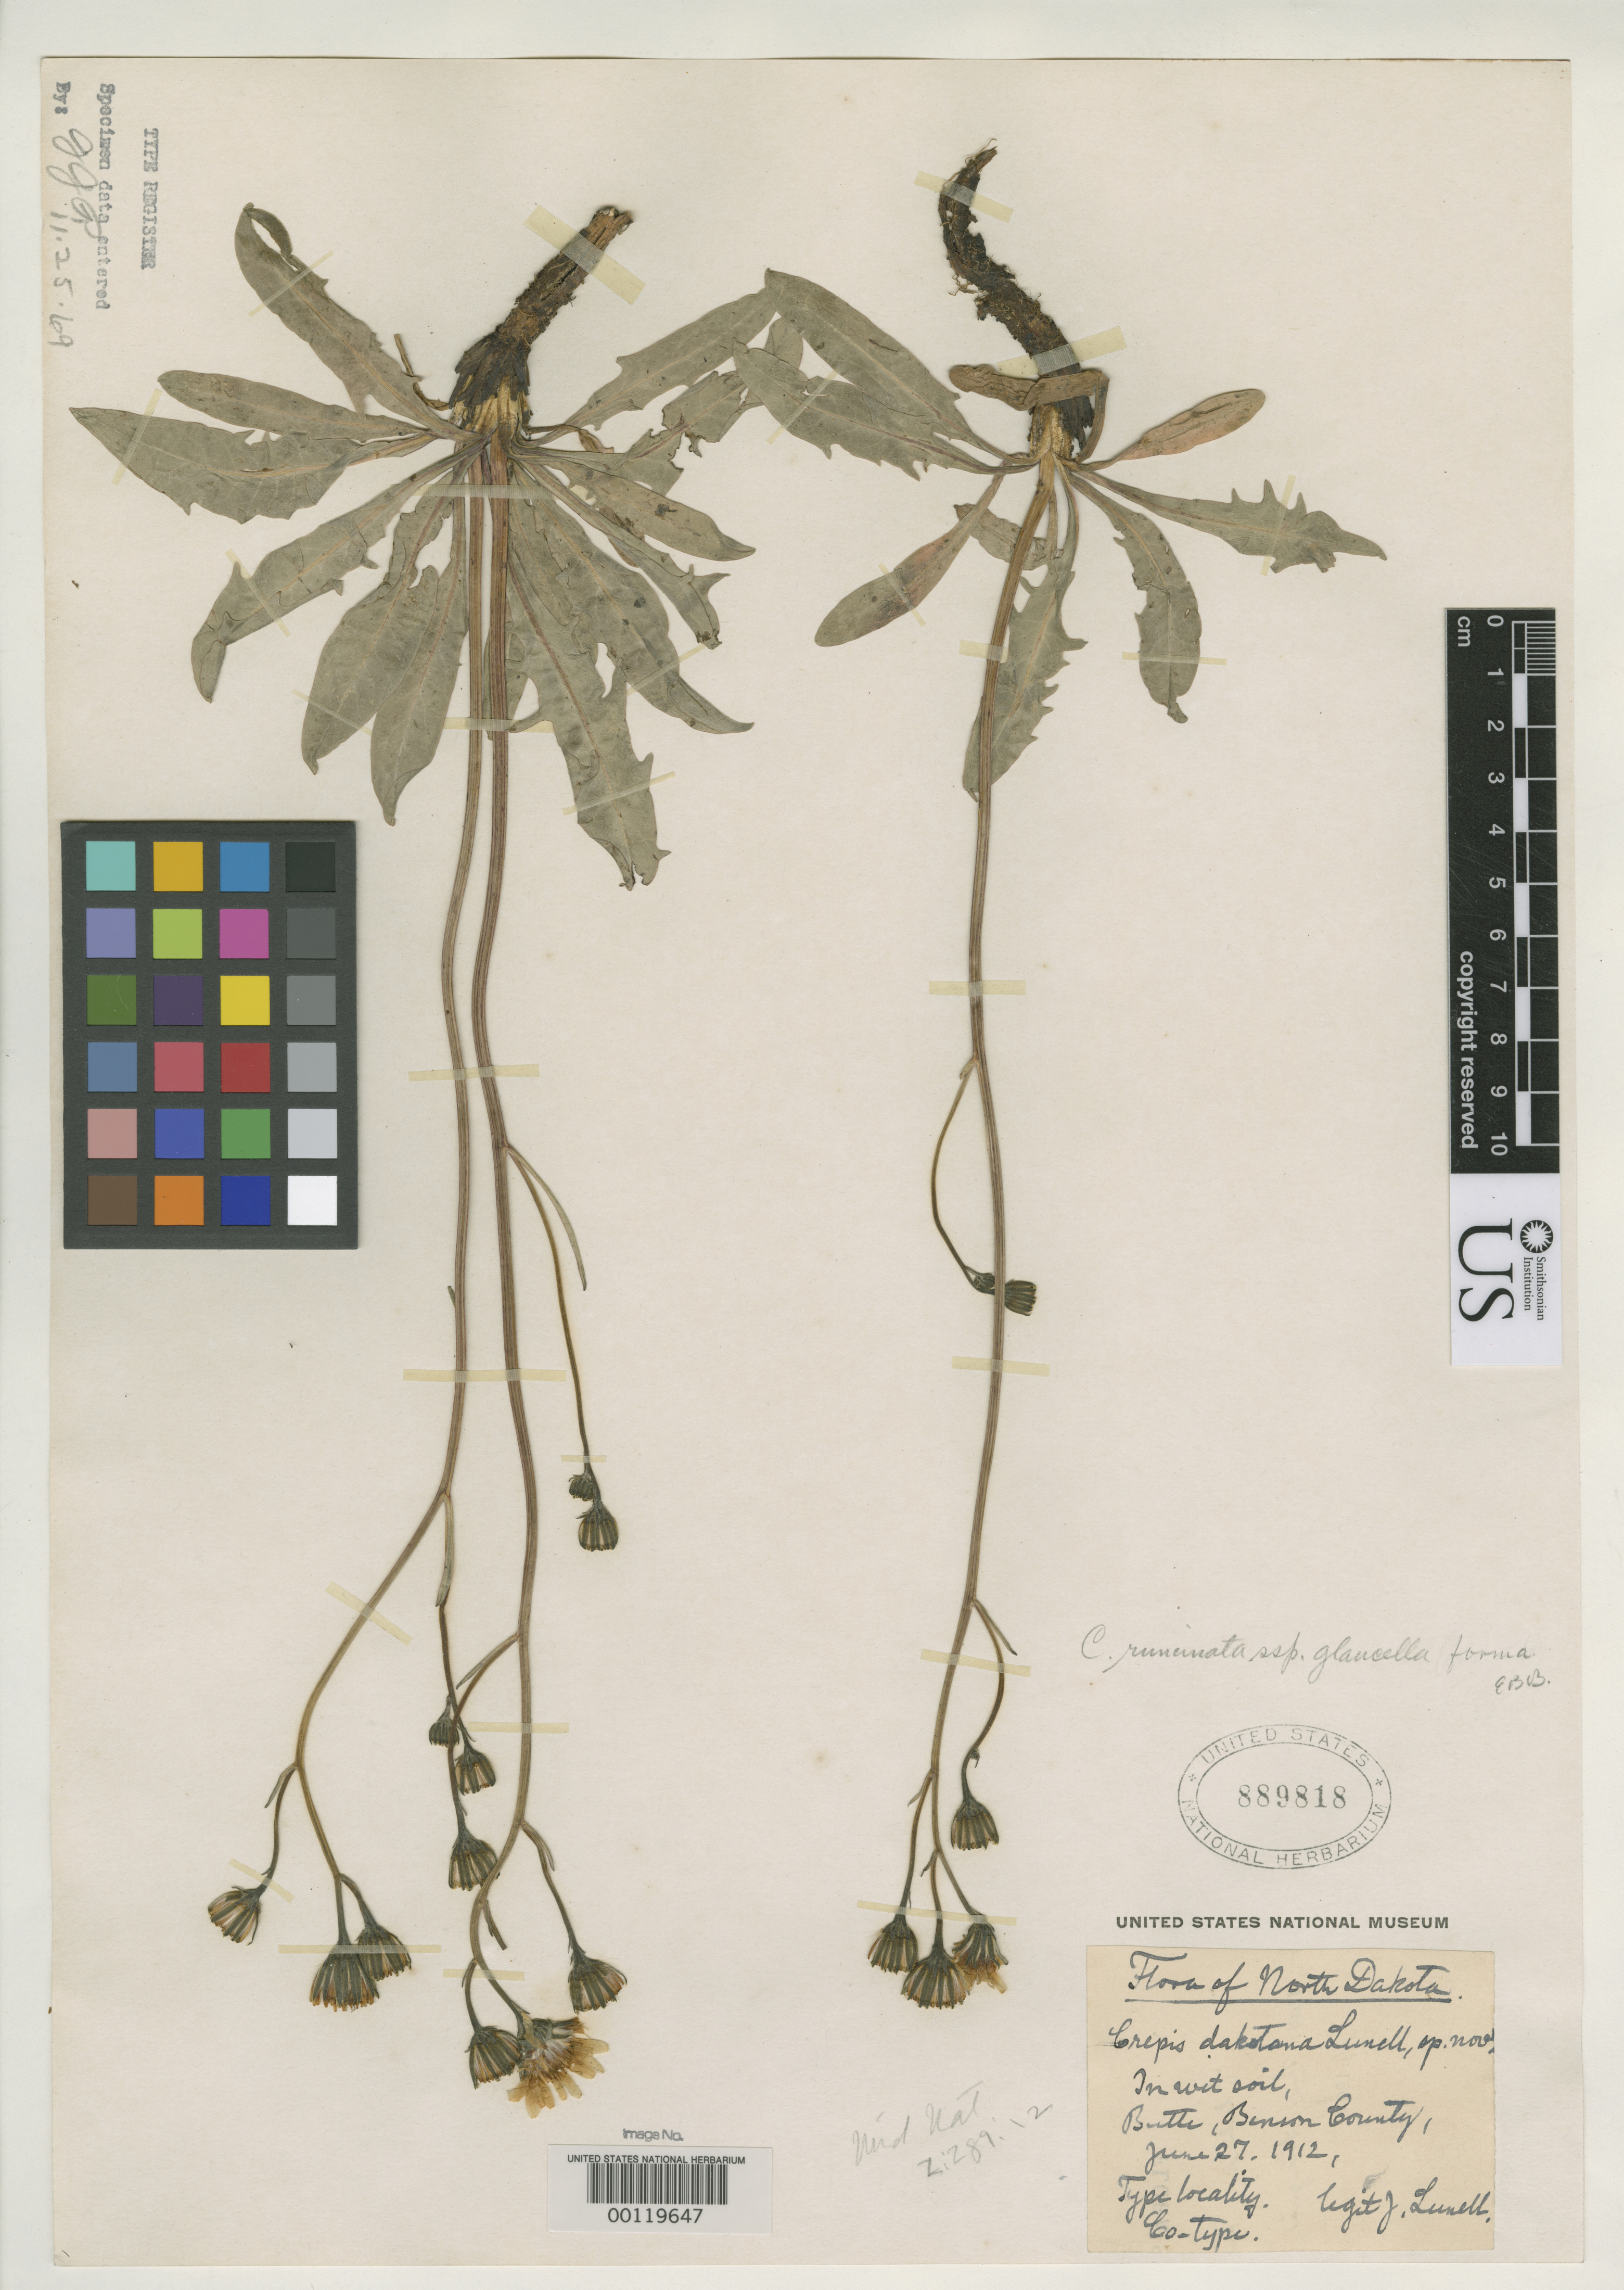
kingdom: Plantae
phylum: Tracheophyta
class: Magnoliopsida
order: Asterales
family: Asteraceae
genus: Crepis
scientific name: Crepis dakotana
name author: Lunell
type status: Isosyntype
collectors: J. Lunell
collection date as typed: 27 Jun 1912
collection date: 1912-06-27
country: United States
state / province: North Dakota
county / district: Benson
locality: Butte.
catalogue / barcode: US 889818